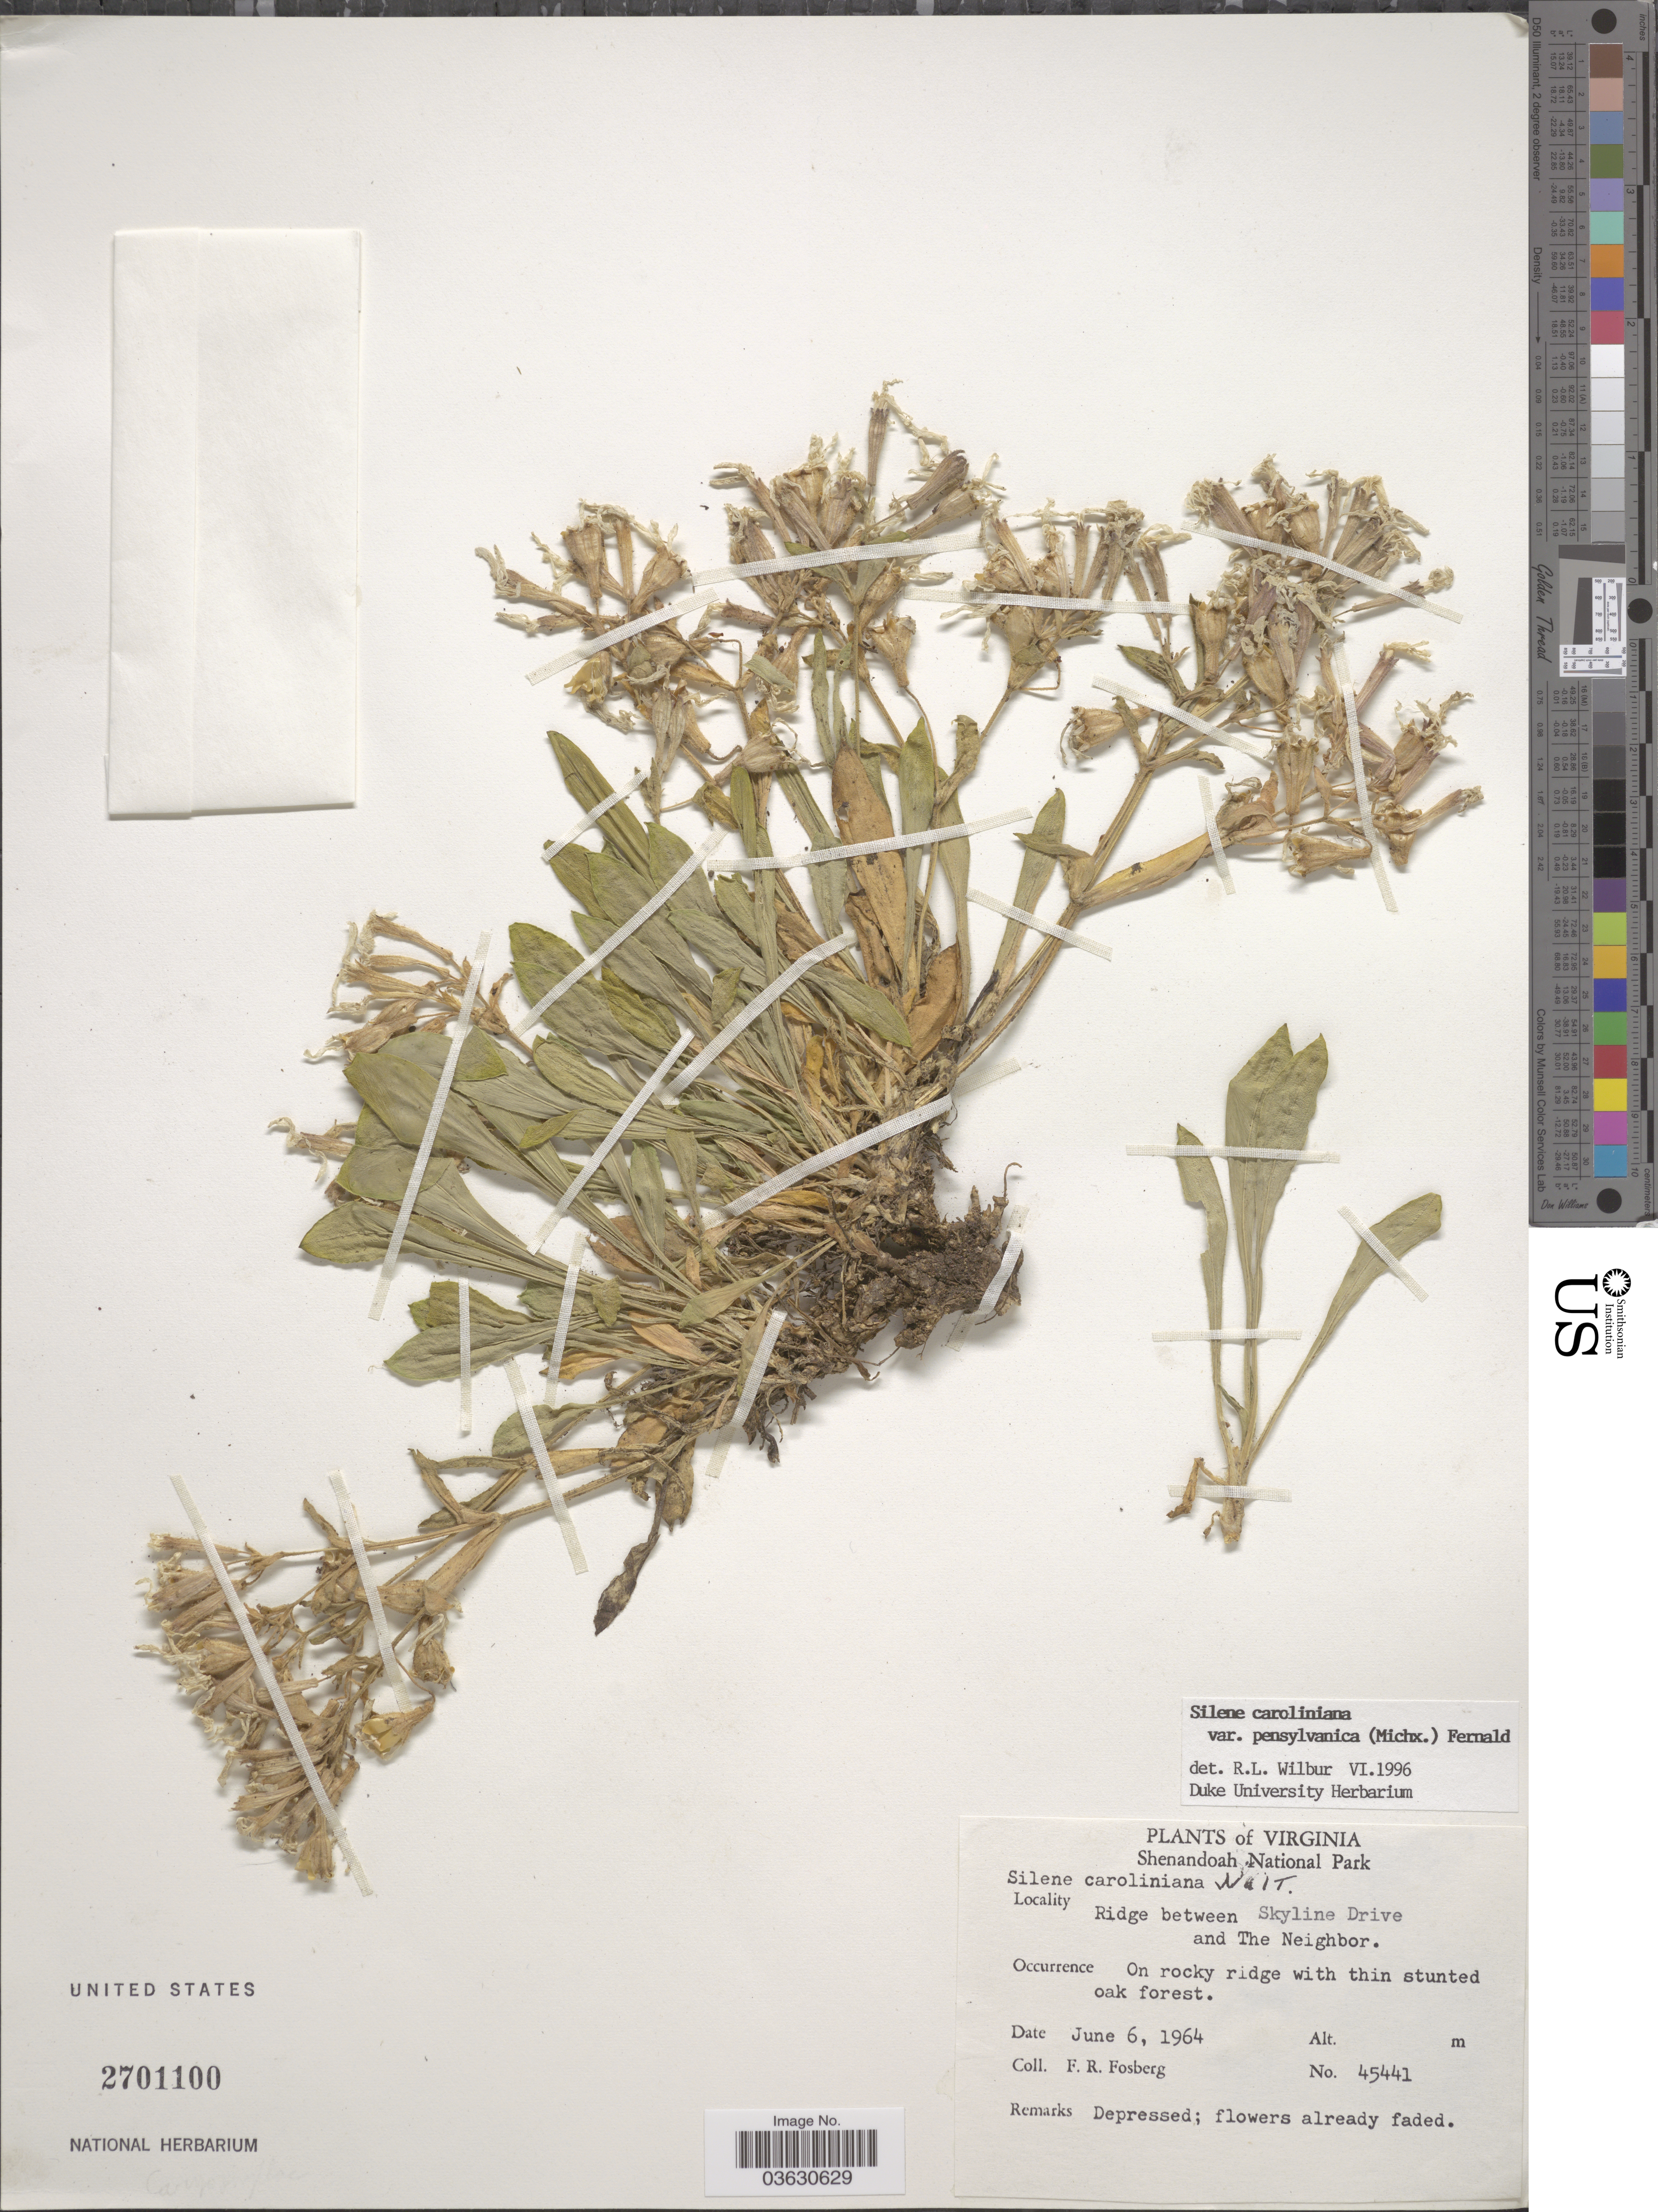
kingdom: Plantae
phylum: Tracheophyta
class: Magnoliopsida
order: Caryophyllales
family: Caryophyllaceae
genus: Silene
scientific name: Silene caroliniana var. pensylvanica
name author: (Michx.) Fernald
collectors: F. R. Fosberg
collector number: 45441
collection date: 1964-06-06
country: United States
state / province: Virginia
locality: Shenandoah National Park. Ridge between Skyline Drive and The Neighbor.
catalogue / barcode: US 2701100